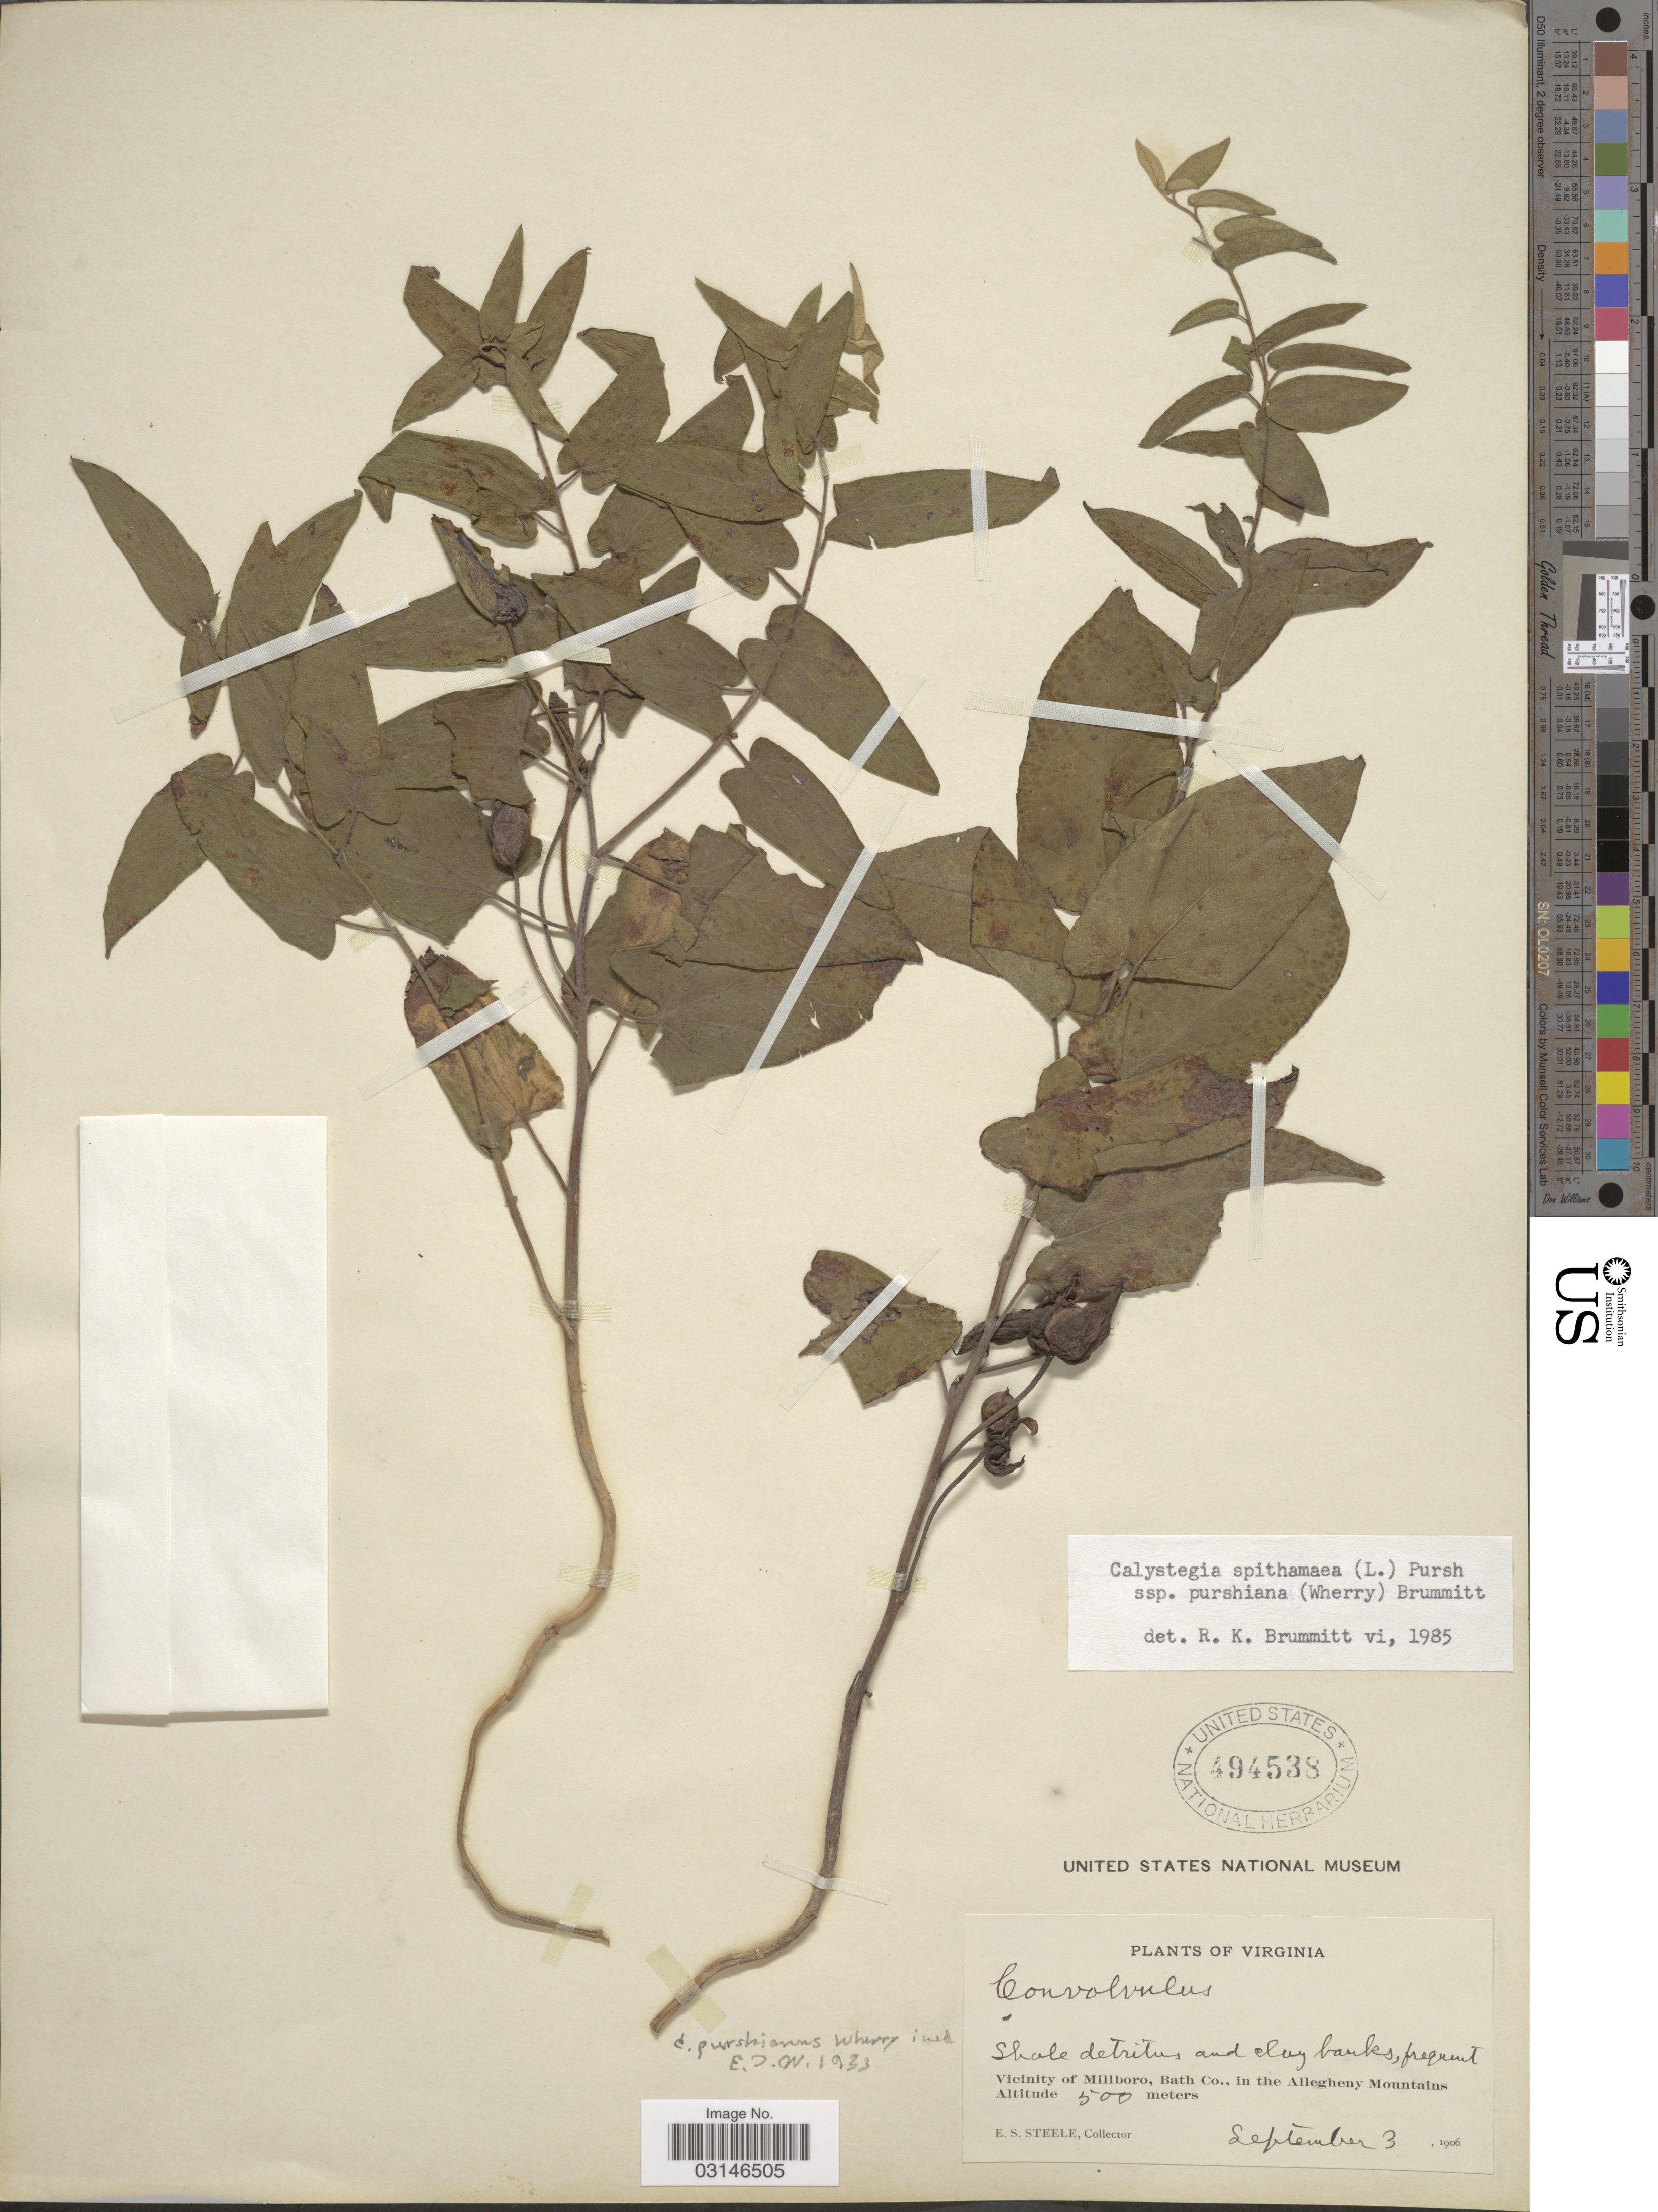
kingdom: Plantae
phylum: Tracheophyta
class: Magnoliopsida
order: Solanales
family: Convolvulaceae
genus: Calystegia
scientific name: Calystegia spithamaea subsp. purshiana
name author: (Wherry) Brummitt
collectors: E. Steele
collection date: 1906-09-03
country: United States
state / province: Virginia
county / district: Bath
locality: Vicinity of Millboro, Bath Co., in the Allegheny Mountains.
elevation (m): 500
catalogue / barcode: US 494538